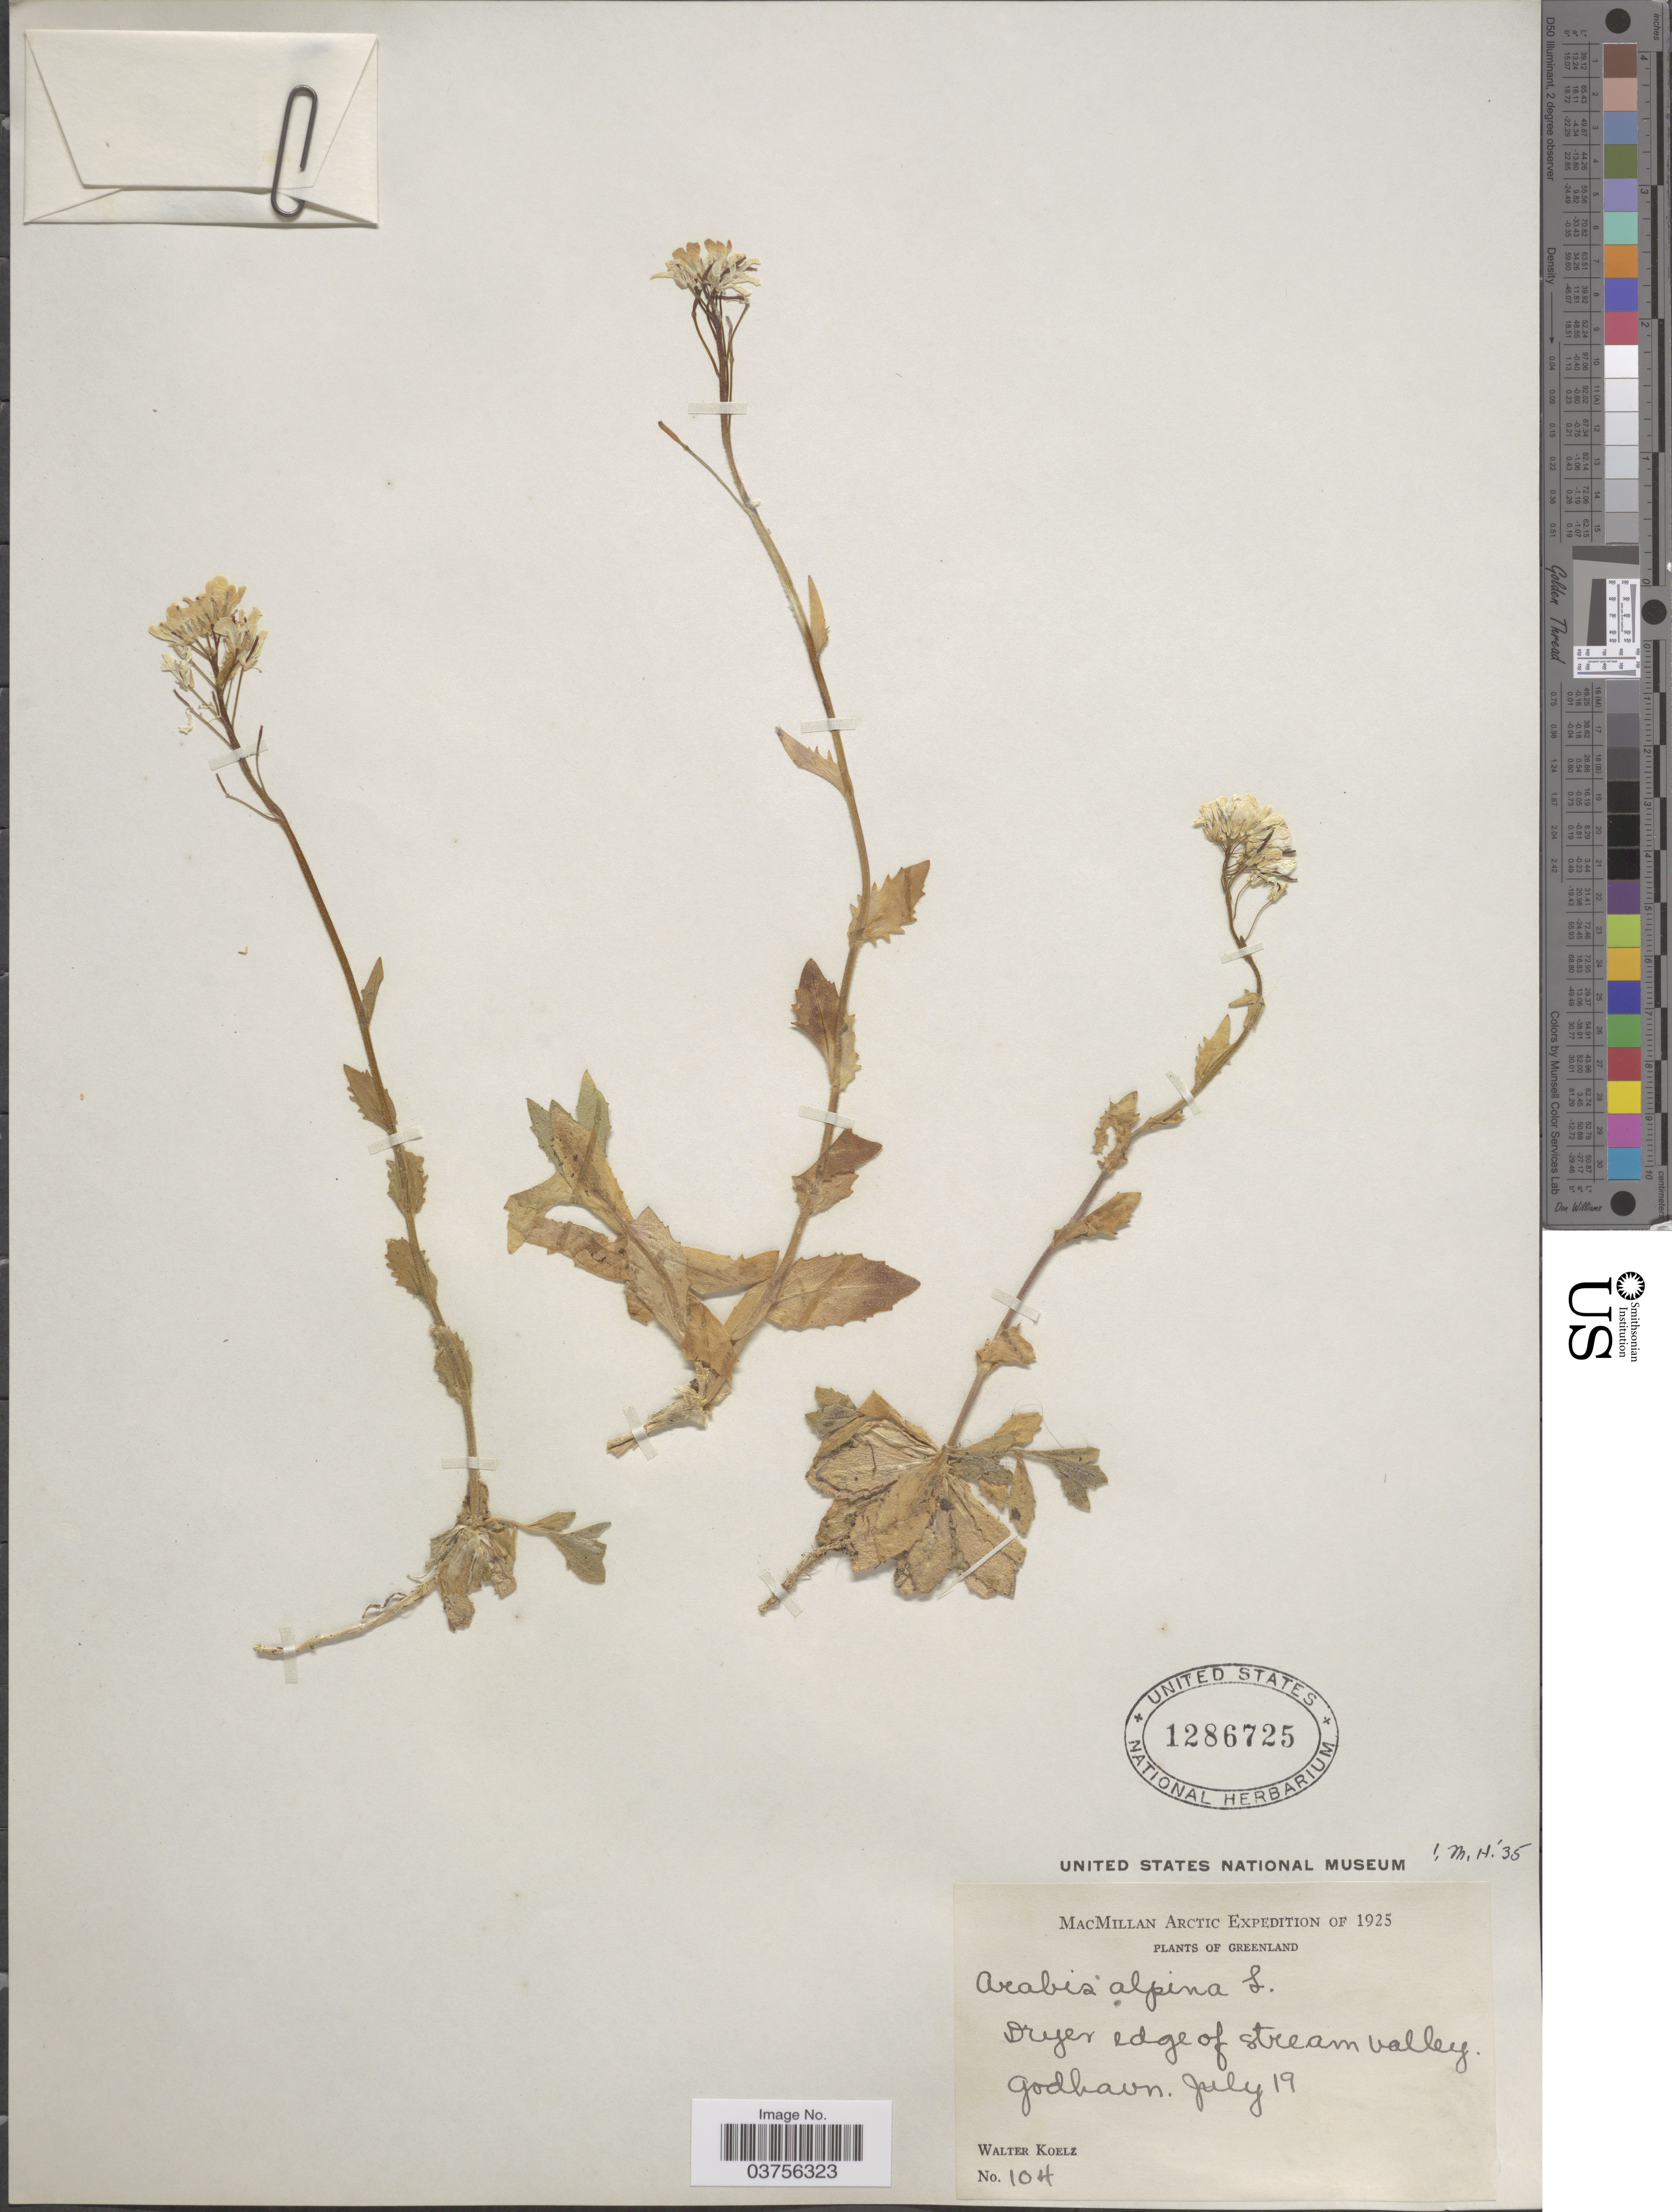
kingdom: Plantae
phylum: Tracheophyta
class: Magnoliopsida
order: Brassicales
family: Brassicaceae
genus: Arabis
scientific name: Arabis alpina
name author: L.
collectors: W. N. Koelz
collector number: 104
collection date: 1925-07-19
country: Greenland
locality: Dryer edge of stream valley. Godhavn.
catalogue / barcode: US 1286725